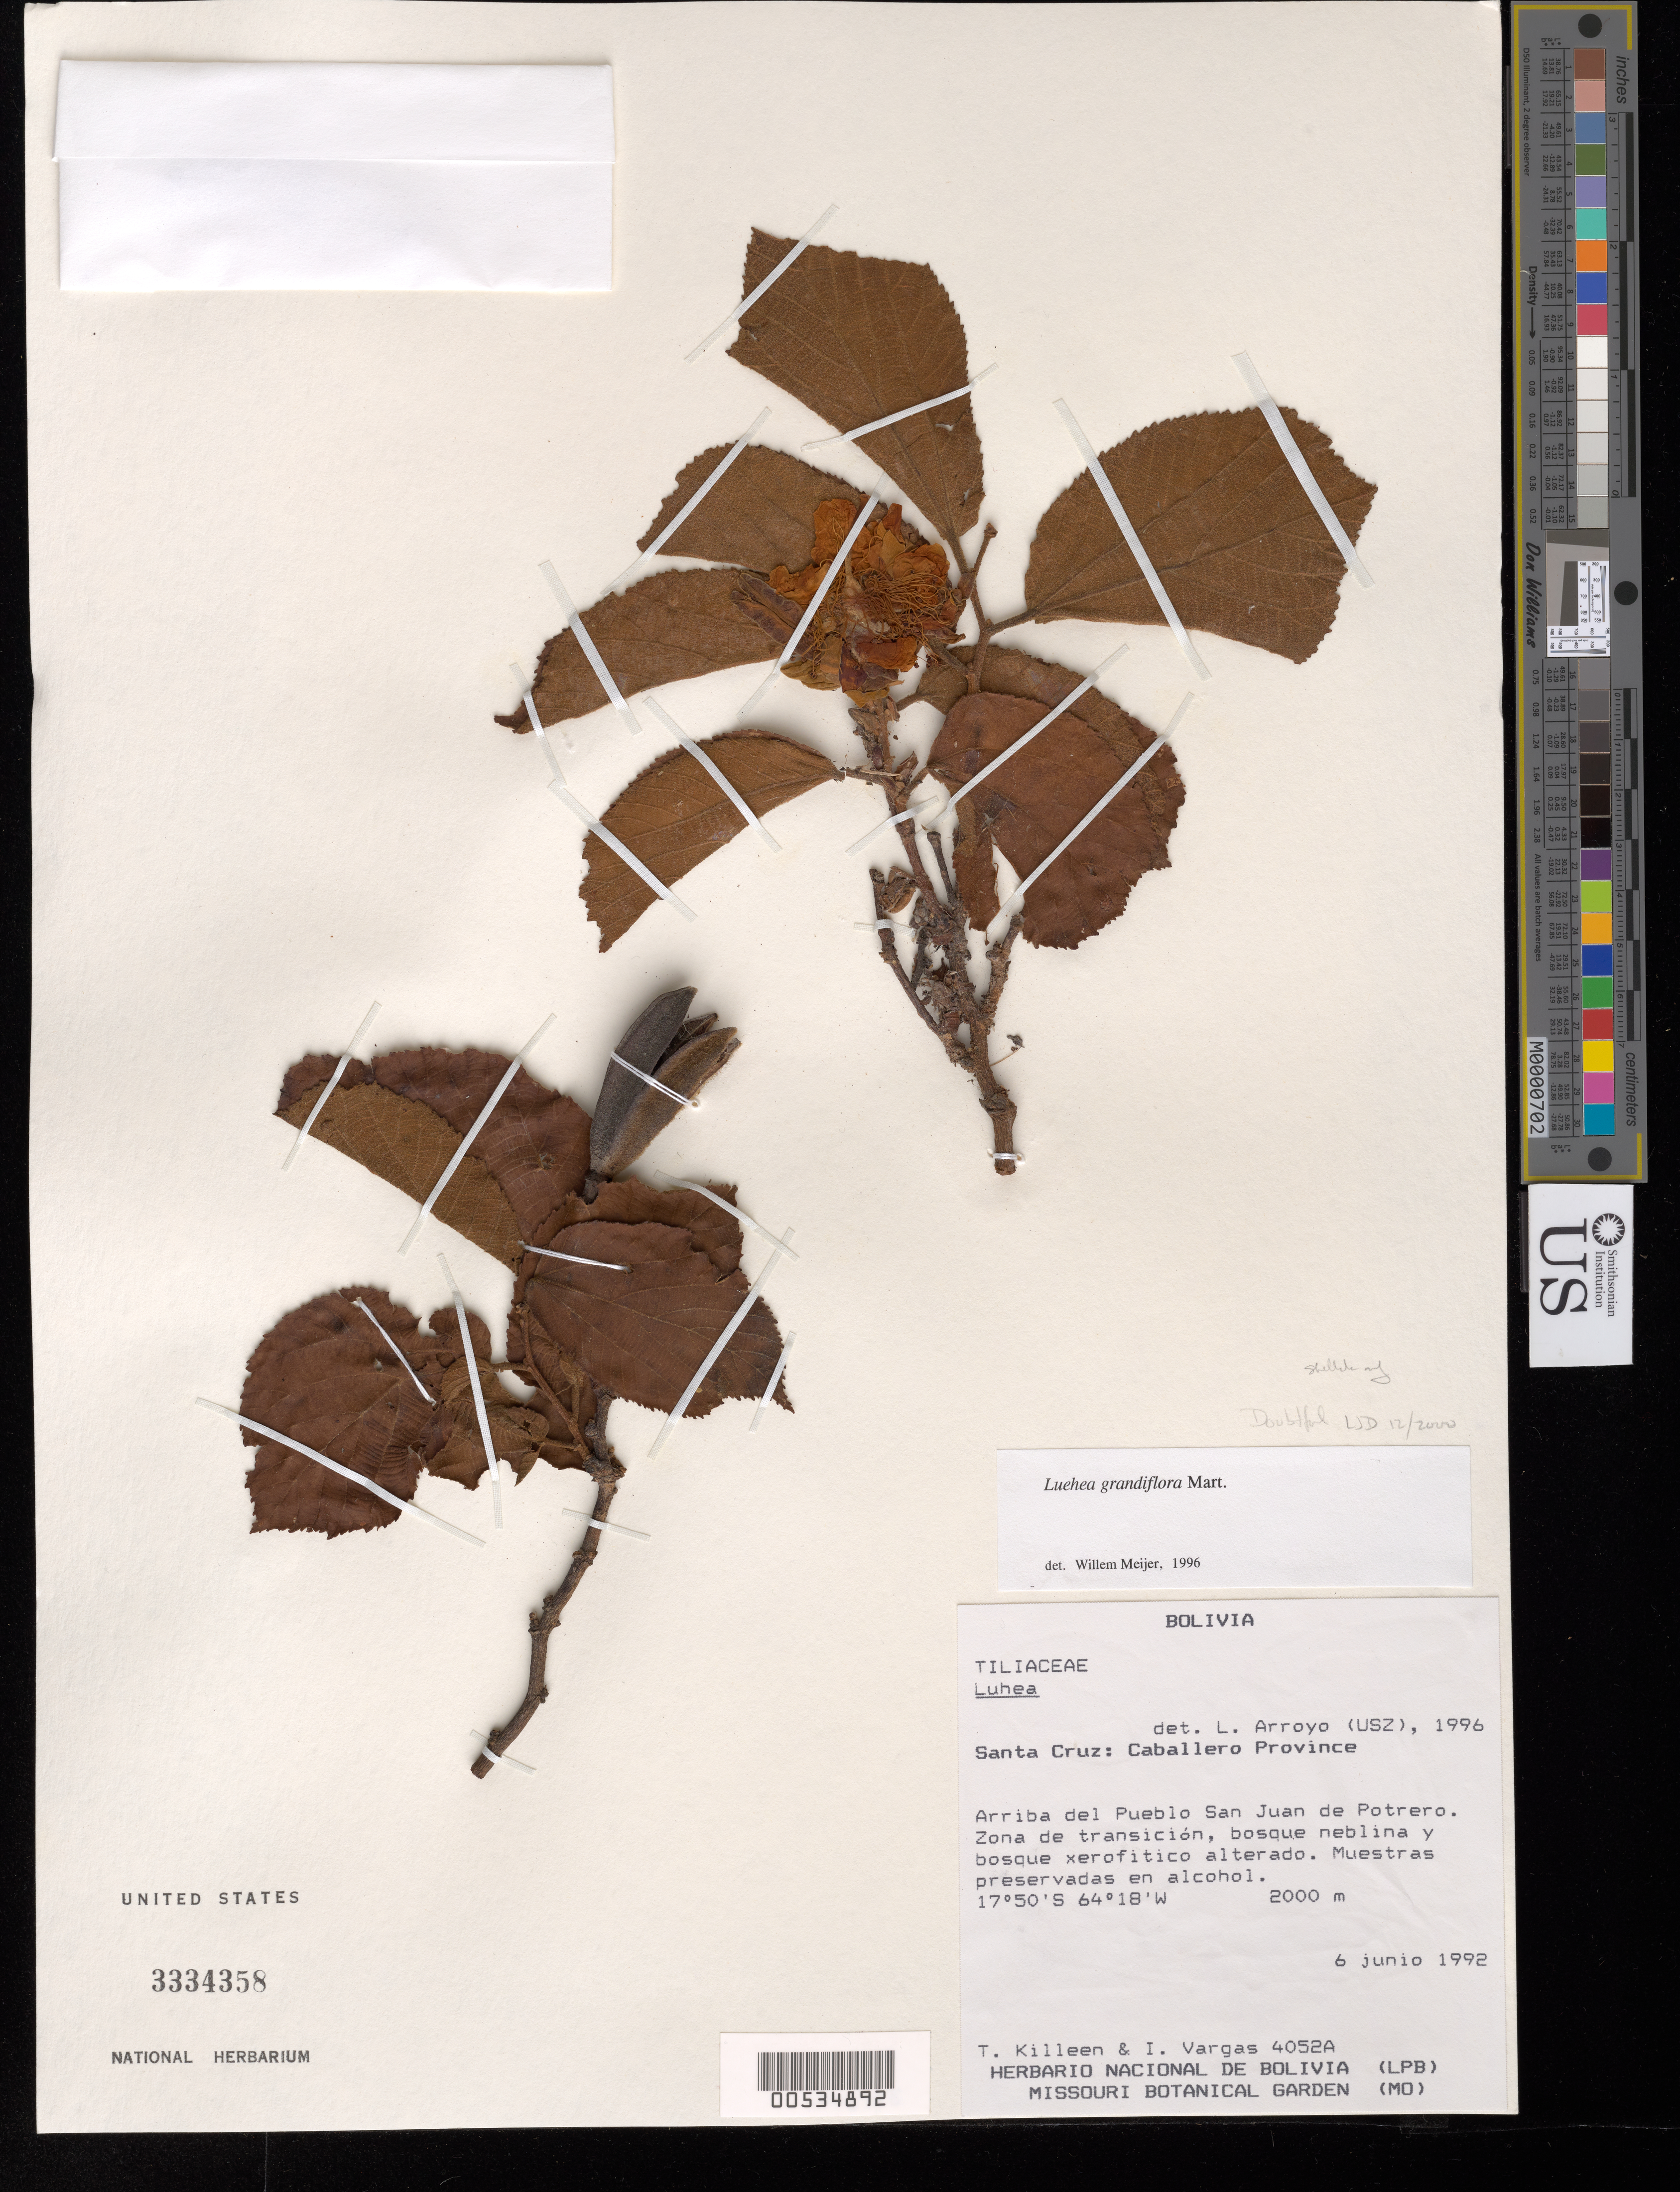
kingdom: Plantae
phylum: Tracheophyta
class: Magnoliopsida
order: Malvales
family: Malvaceae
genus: Luehea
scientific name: Luehea steinbachii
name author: Burret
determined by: Dorr, Laurence J., Curator (BOT), Smithsonian Institution - National Museum of Natural History (UNITED STATES)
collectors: T. Killeen & I. Vargas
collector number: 4052A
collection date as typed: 06 Jun 1992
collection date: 1992-06-06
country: Bolivia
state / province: Santa Cruz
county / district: Manuel María Caballero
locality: Arriba del Pueblo San Juan de Potrero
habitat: Zona transición, bosque neblina y bosque xerofitico alterado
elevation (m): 2000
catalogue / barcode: US 3334358